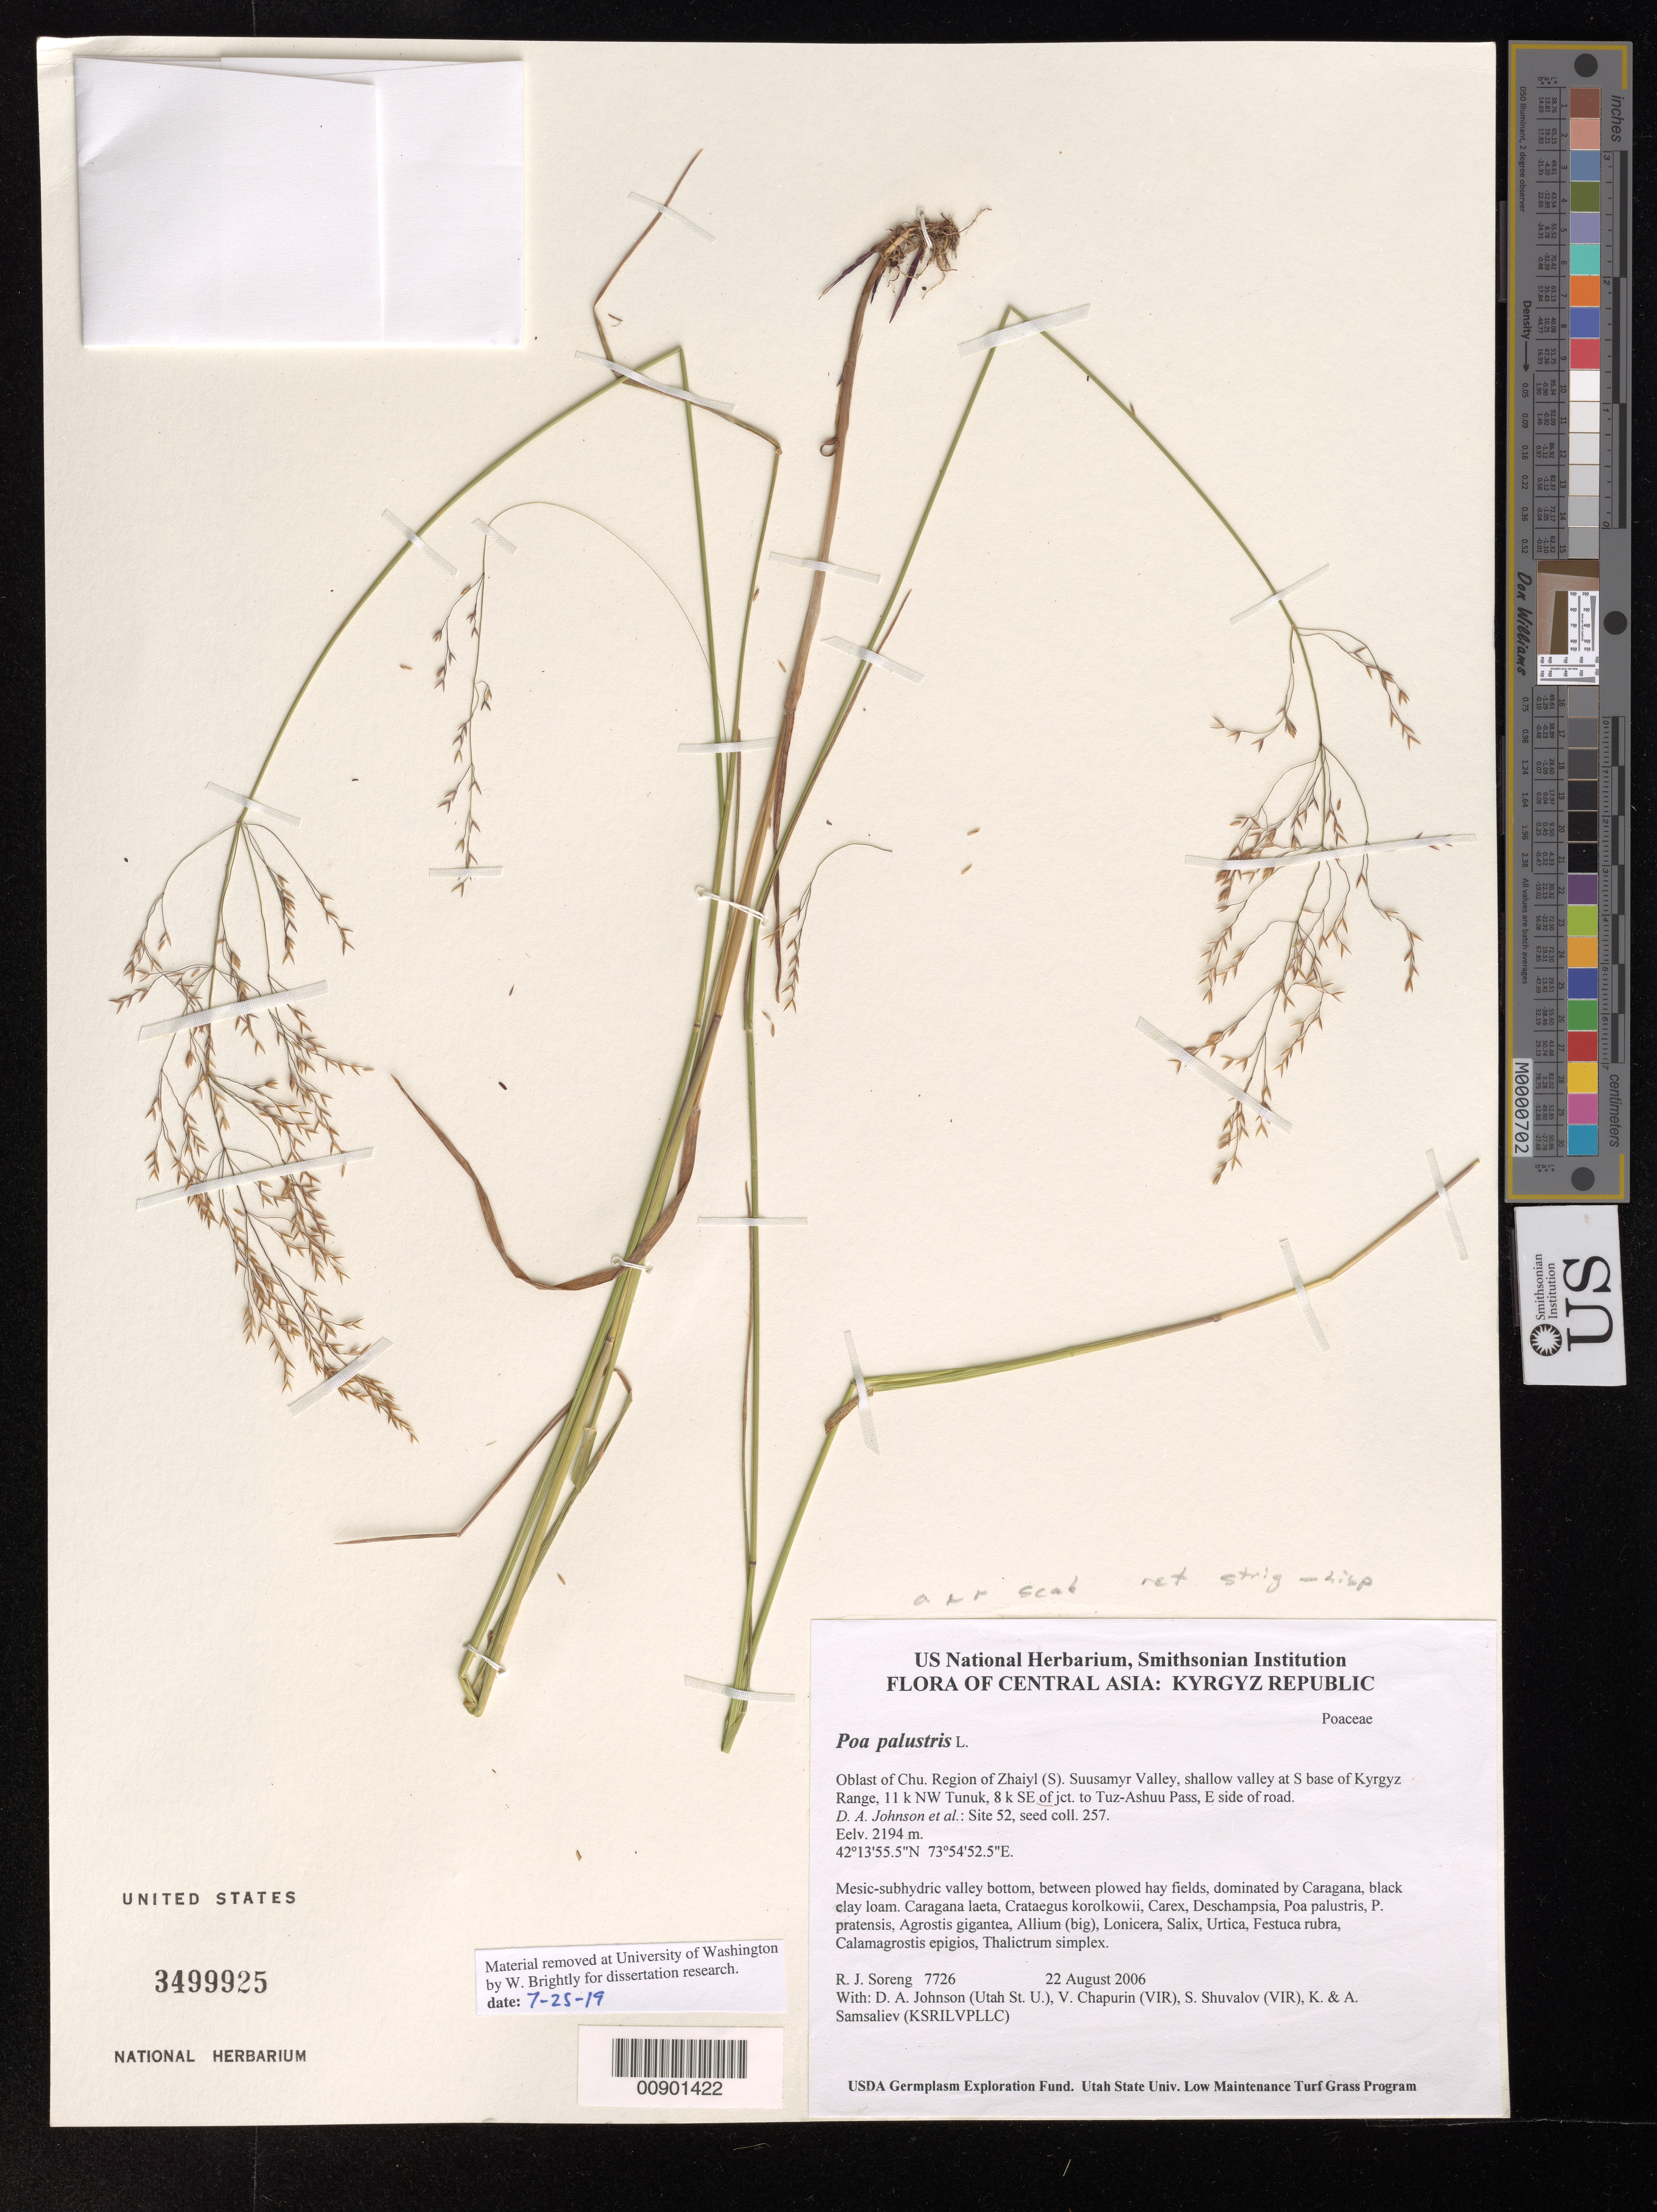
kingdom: Plantae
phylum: Tracheophyta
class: Liliopsida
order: Poales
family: Poaceae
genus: Poa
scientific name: Poa palustris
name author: L.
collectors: R. J. Soreng, D. Johnson, S. Shuvalov, V. Chapurin, K. Samsaliev & A. Samsaliev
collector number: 7726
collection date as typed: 22 Aug 2006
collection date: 2006-08-22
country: Kyrgyzstan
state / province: Chu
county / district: Zhaiyl (S)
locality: Suusamyr Valley, shallow valley at S base of Kyrgyz Range, 11 km NW Tunuk, 8 km SE of jct. to Tuz-Ashuu Pass, E side of road.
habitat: Mesic-subhydric valley bottom, between plowed hay fields, dominated by Caragana, black clay loam.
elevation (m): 2194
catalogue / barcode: US 3499925